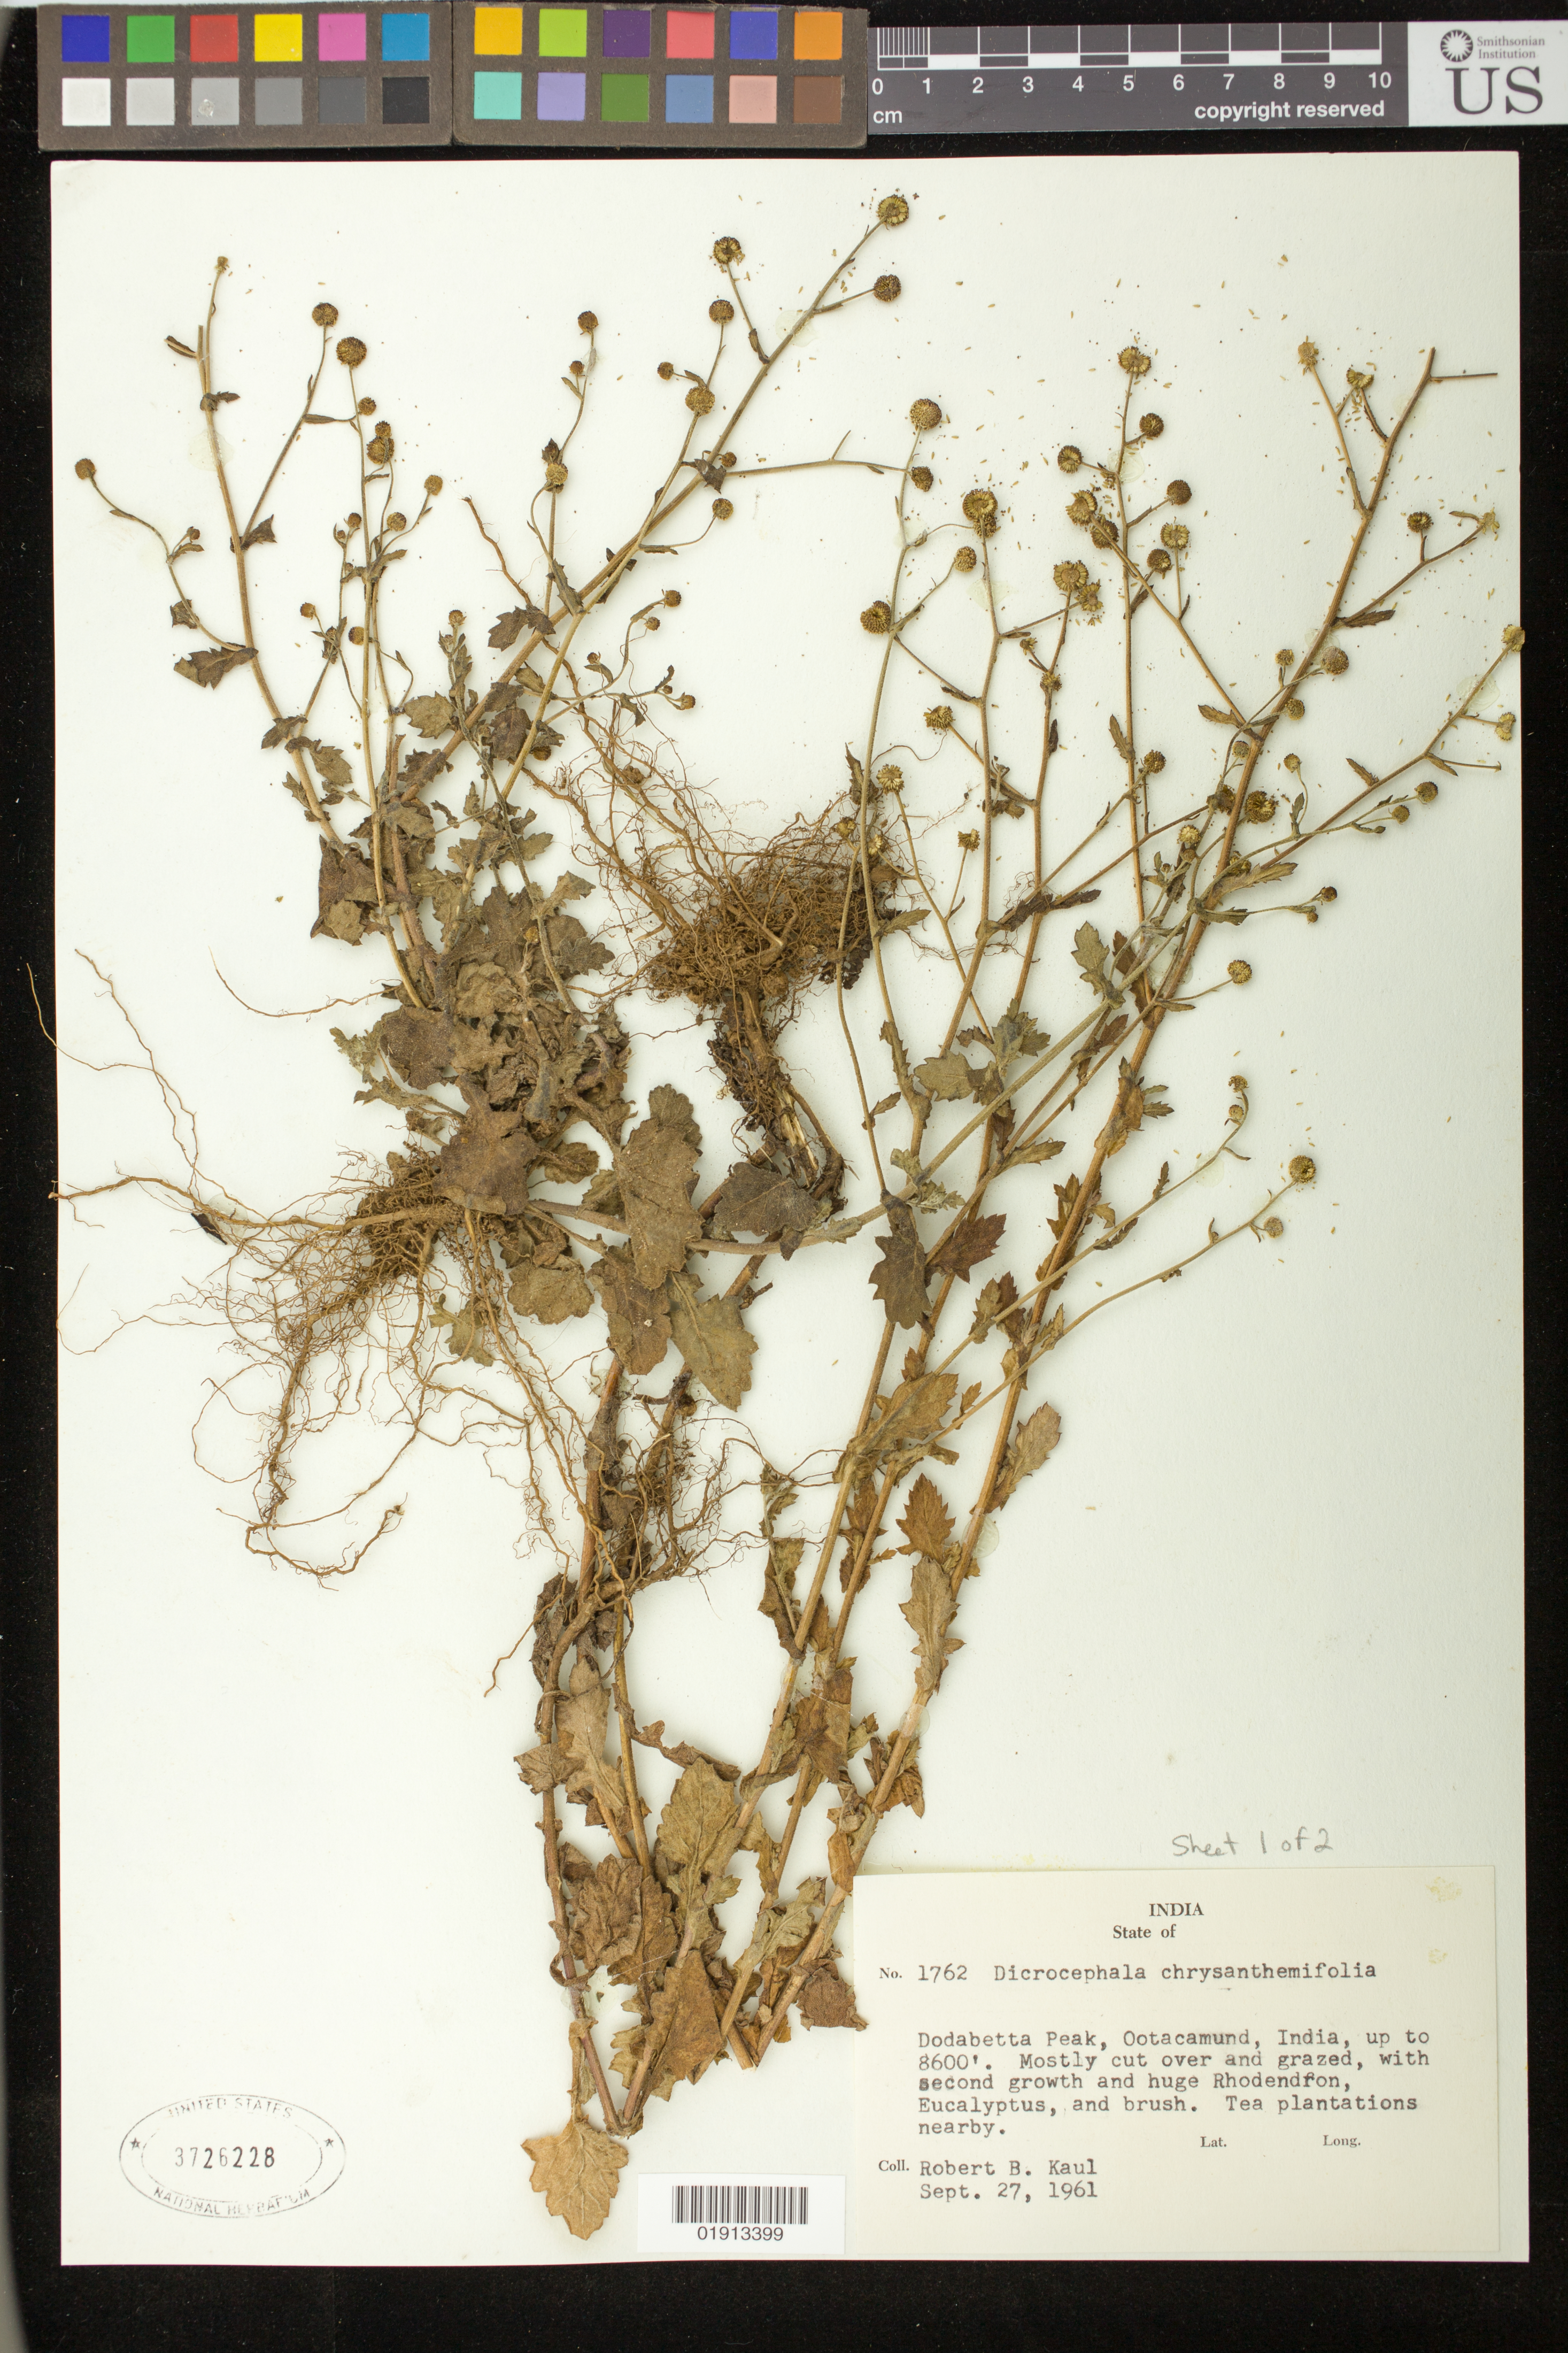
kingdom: Plantae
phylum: Tracheophyta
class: Magnoliopsida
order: Asterales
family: Asteraceae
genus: Dichrocephala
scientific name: Dichrocephala chrysanthemifolia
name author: (Blume) DC.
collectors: R. Kaul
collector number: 1762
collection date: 1961-09-27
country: India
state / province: Tamil Nadu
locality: Dodabetta Peak, Ootacamund.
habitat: Mostely cut over and grazed with second growth of huge Rhododendron, Eucalyptus, and brush. Tea plantations nearby.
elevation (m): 2621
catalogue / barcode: US 3726228